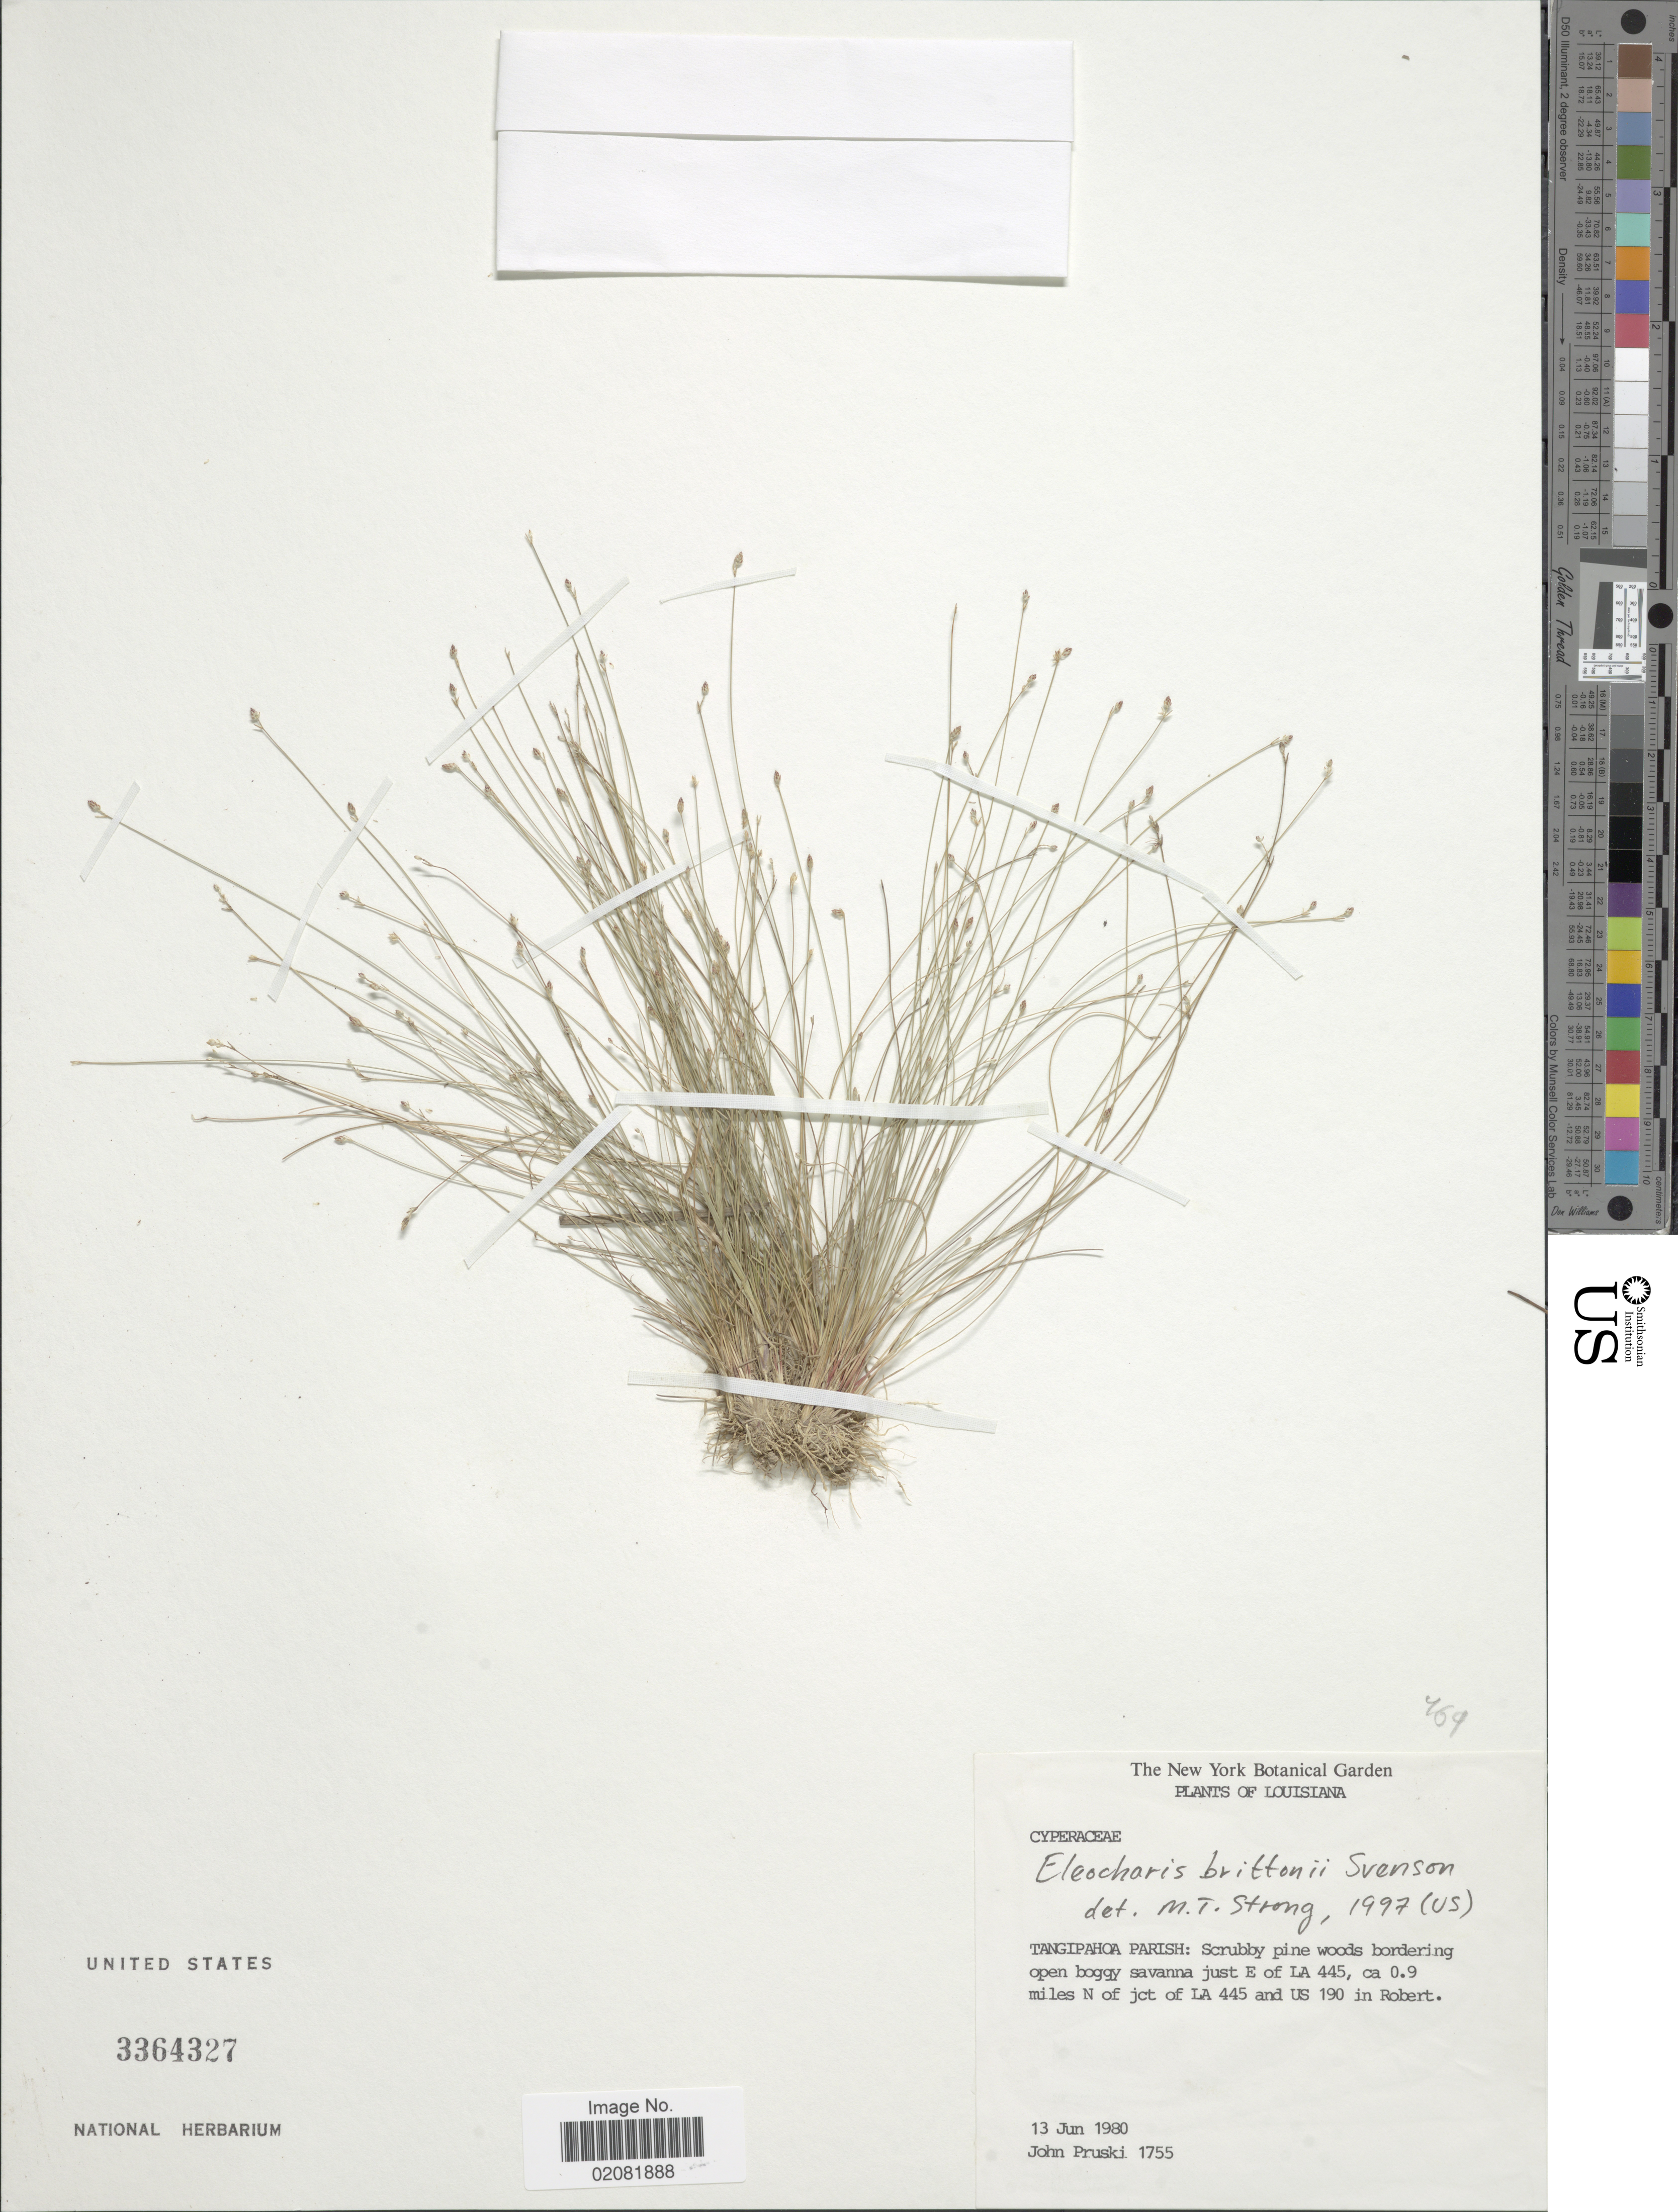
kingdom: Plantae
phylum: Tracheophyta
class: Liliopsida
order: Poales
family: Cyperaceae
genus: Eleocharis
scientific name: Eleocharis brittonii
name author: Svenson ex Small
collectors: J. F. Pruski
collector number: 1755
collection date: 1980-06-13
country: United States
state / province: Louisiana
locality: Tangipahhoa Parish: just E of LA 445, ca. 0.9 miles N of jct of LA 445 and US 190 in Robert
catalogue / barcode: US 3364327